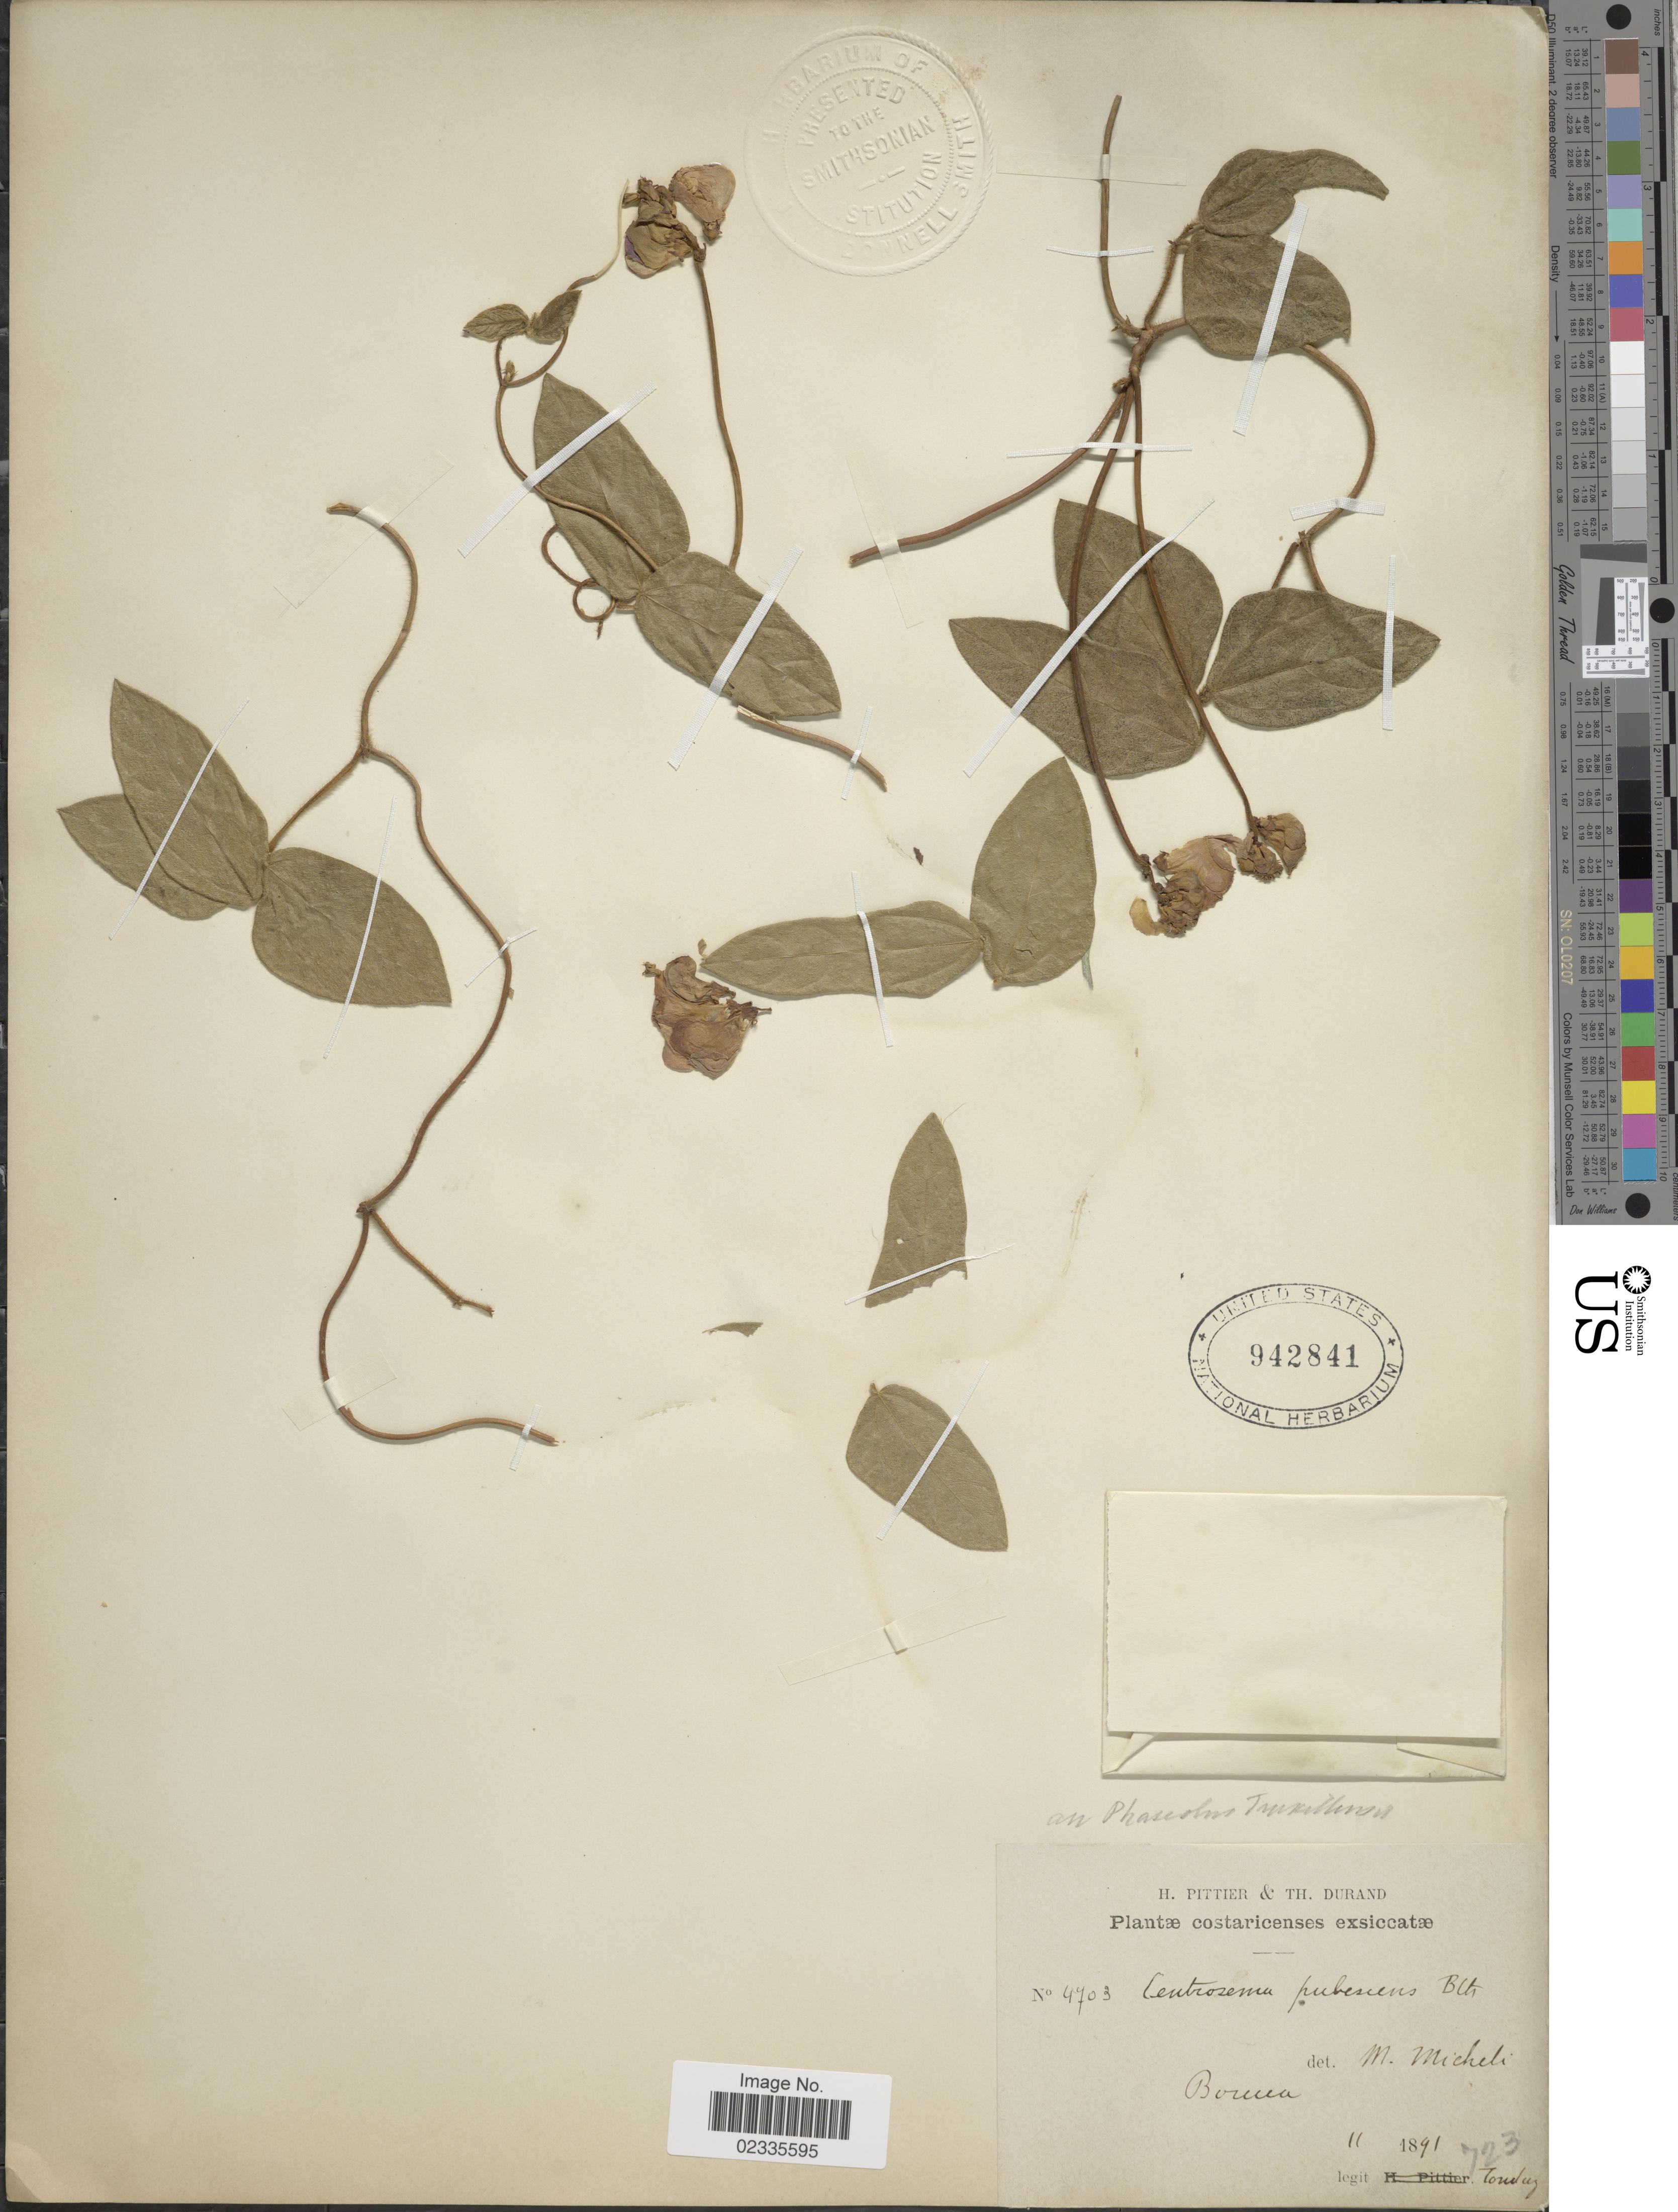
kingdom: Plantae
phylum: Tracheophyta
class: Magnoliopsida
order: Fabales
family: Fabaceae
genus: Centrosema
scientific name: Centrosema pubescens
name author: Benth.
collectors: A. Tonduz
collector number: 723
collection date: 1891-11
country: Costa Rica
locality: Boruca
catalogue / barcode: US 942841